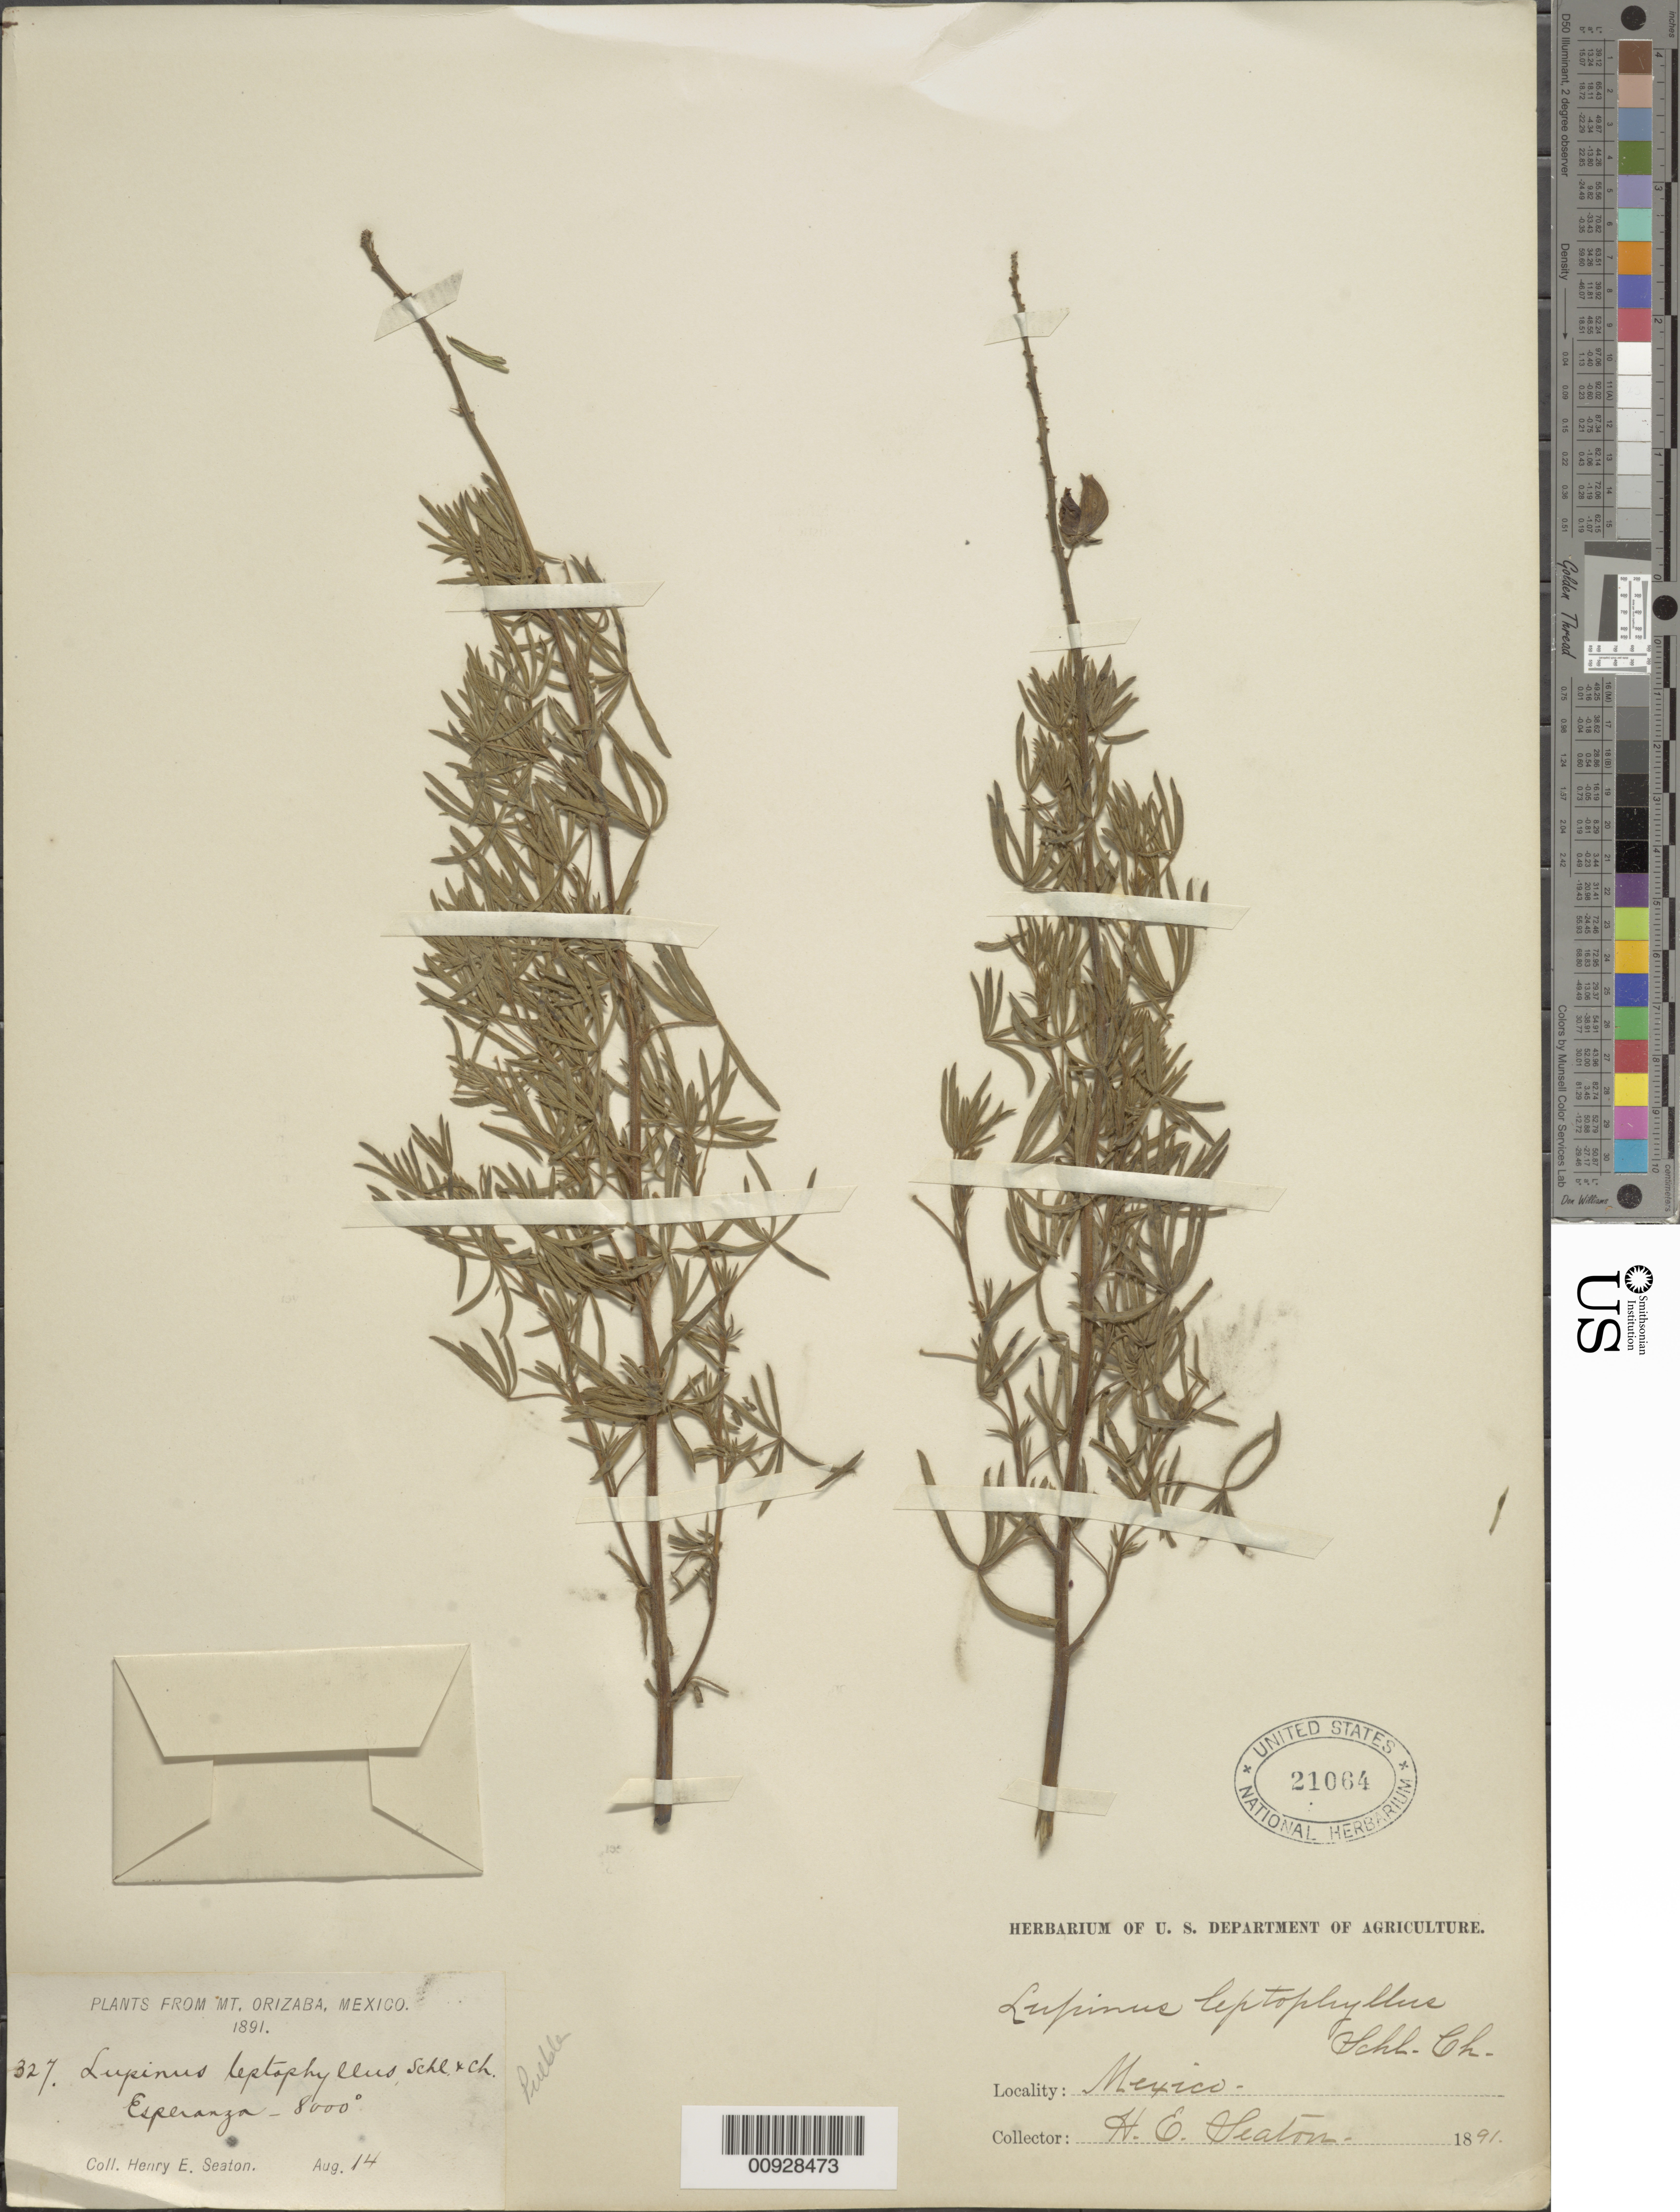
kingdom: Plantae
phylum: Tracheophyta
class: Magnoliopsida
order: Fabales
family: Fabaceae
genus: Lupinus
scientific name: Lupinus leptophyllus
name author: Cham. & Schltdl.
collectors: H. E. Seaton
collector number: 327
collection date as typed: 14 Aug 1891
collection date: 1891-08-14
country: Mexico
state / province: Puebla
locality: Esperanza, Puebla.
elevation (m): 2438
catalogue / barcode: US 21064